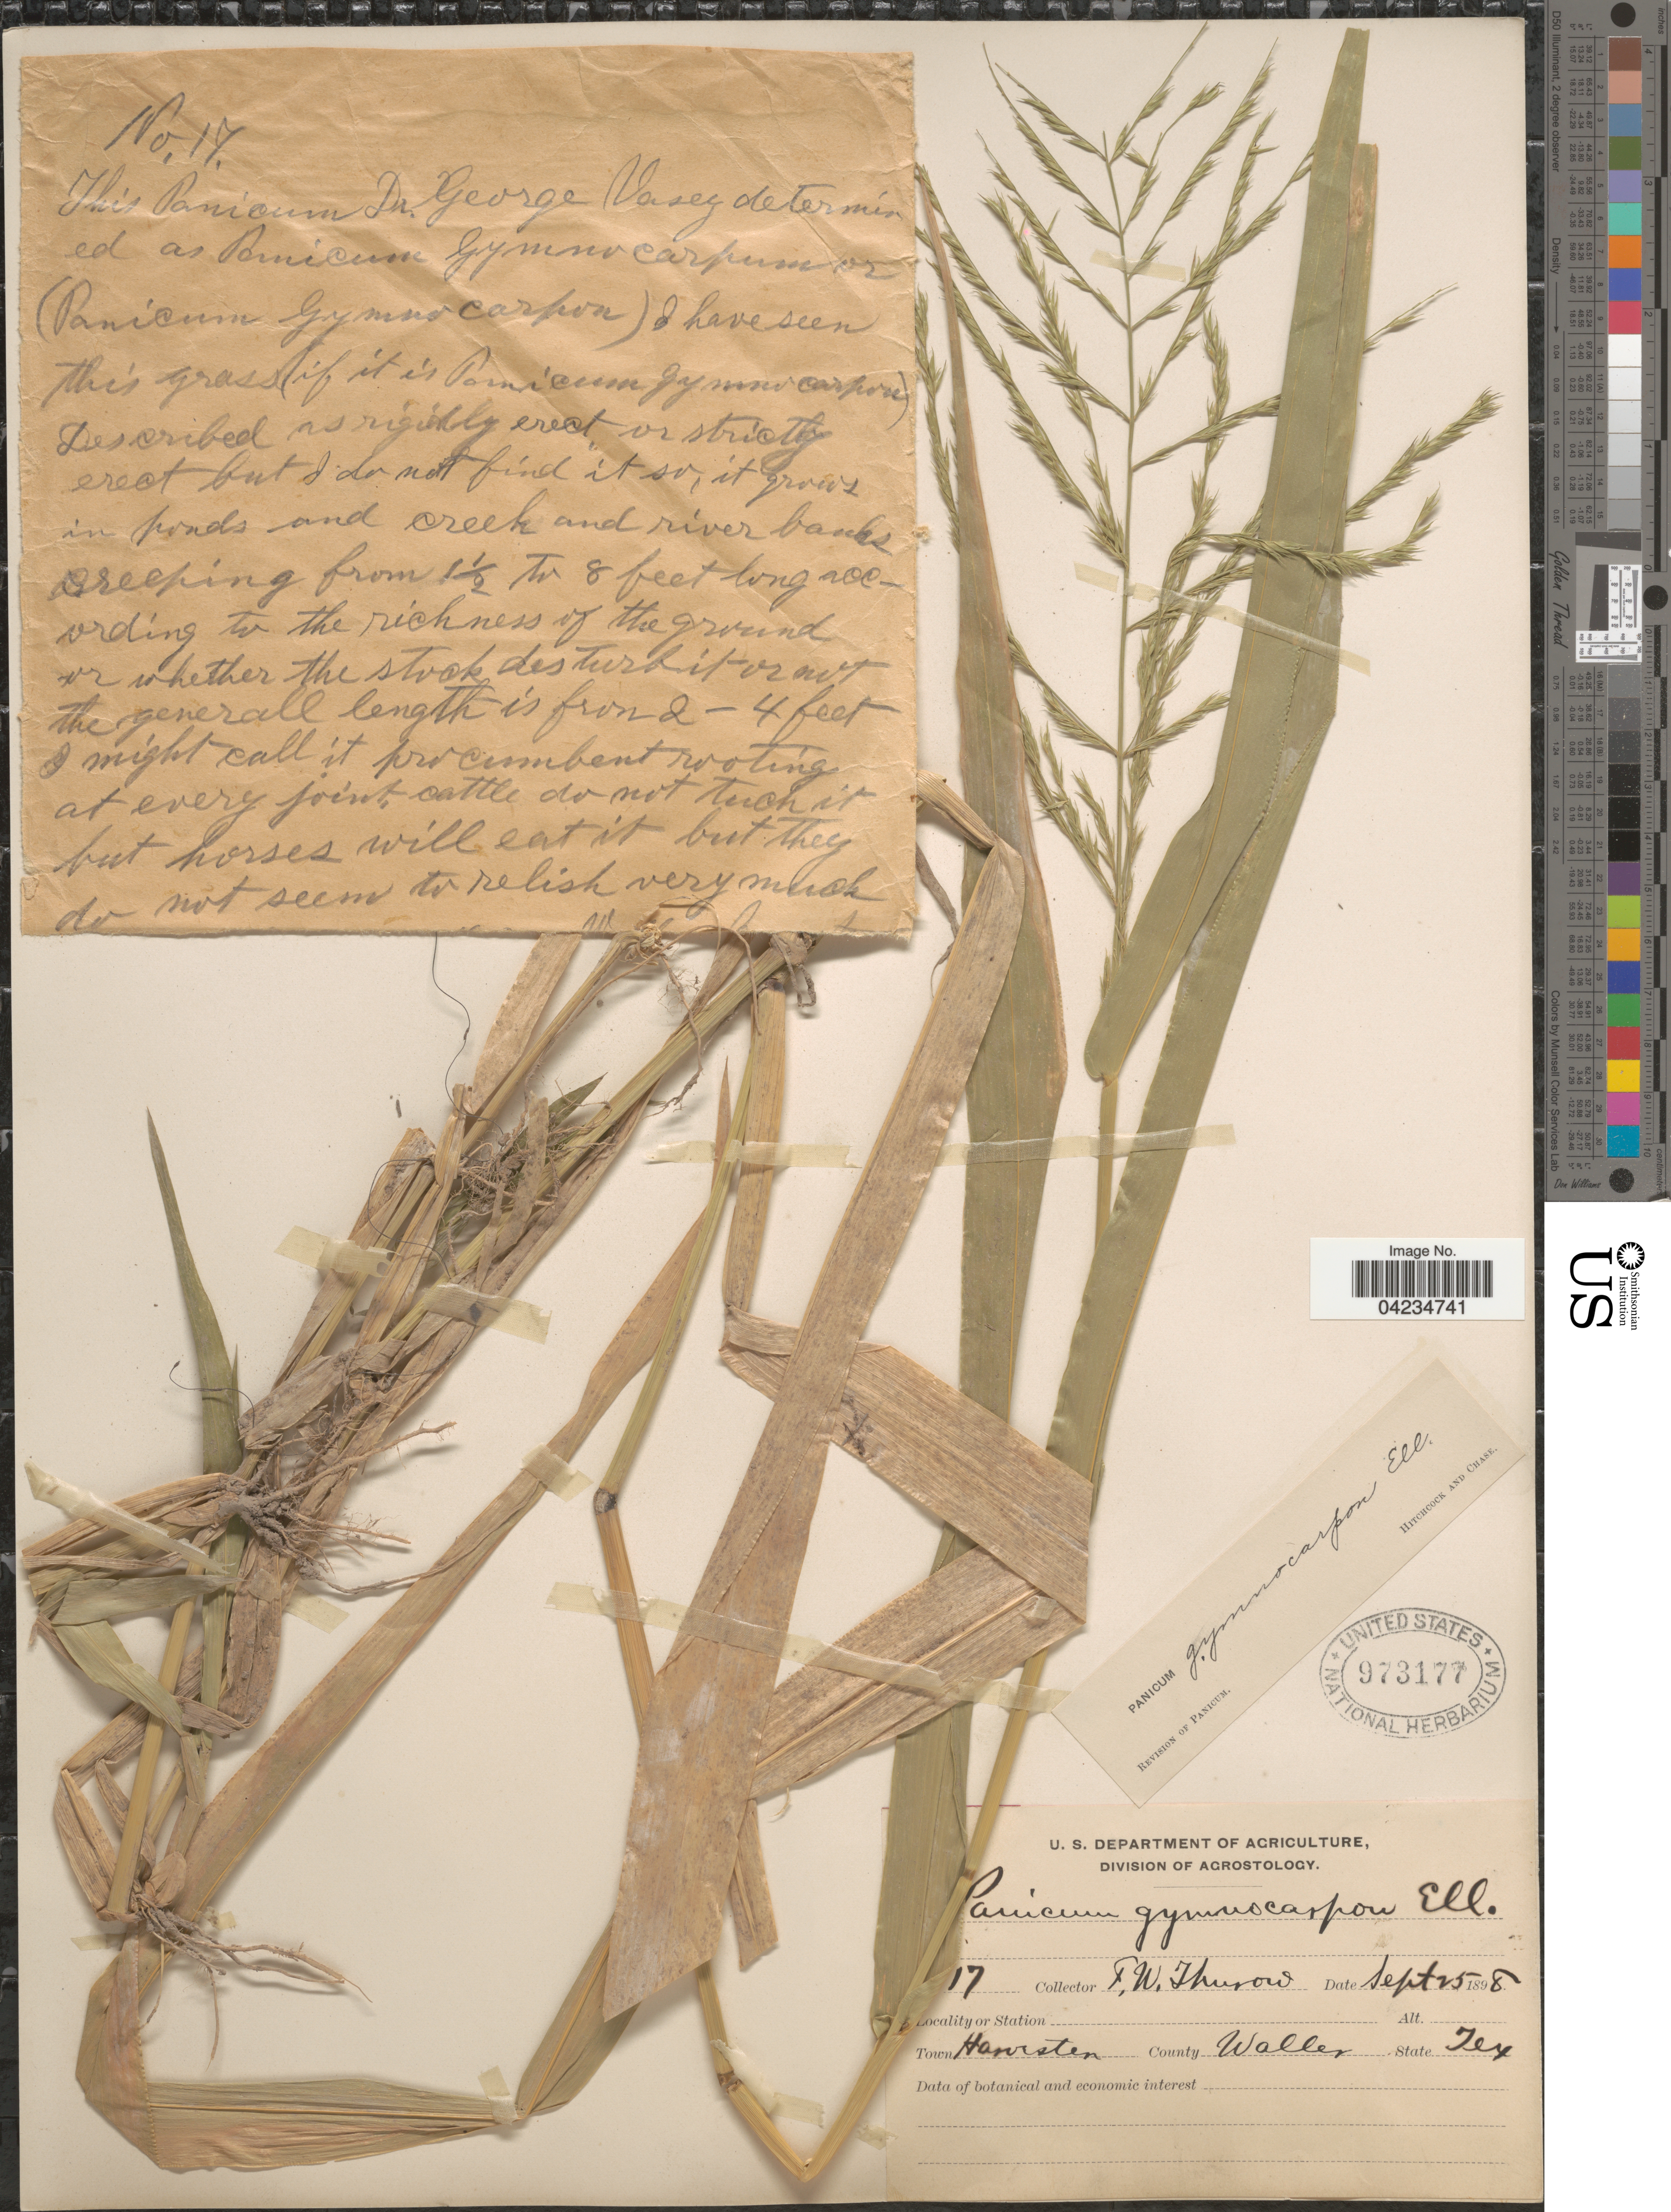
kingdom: Plantae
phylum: Tracheophyta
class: Liliopsida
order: Poales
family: Poaceae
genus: Phanopyrum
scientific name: Phanopyrum gymnocarpon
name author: (Elliott) Nash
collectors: F. W. Thurow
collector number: !17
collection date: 1898-09-25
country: United States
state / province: Texas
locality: Town Howesten. County Waller.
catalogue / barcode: US 973177